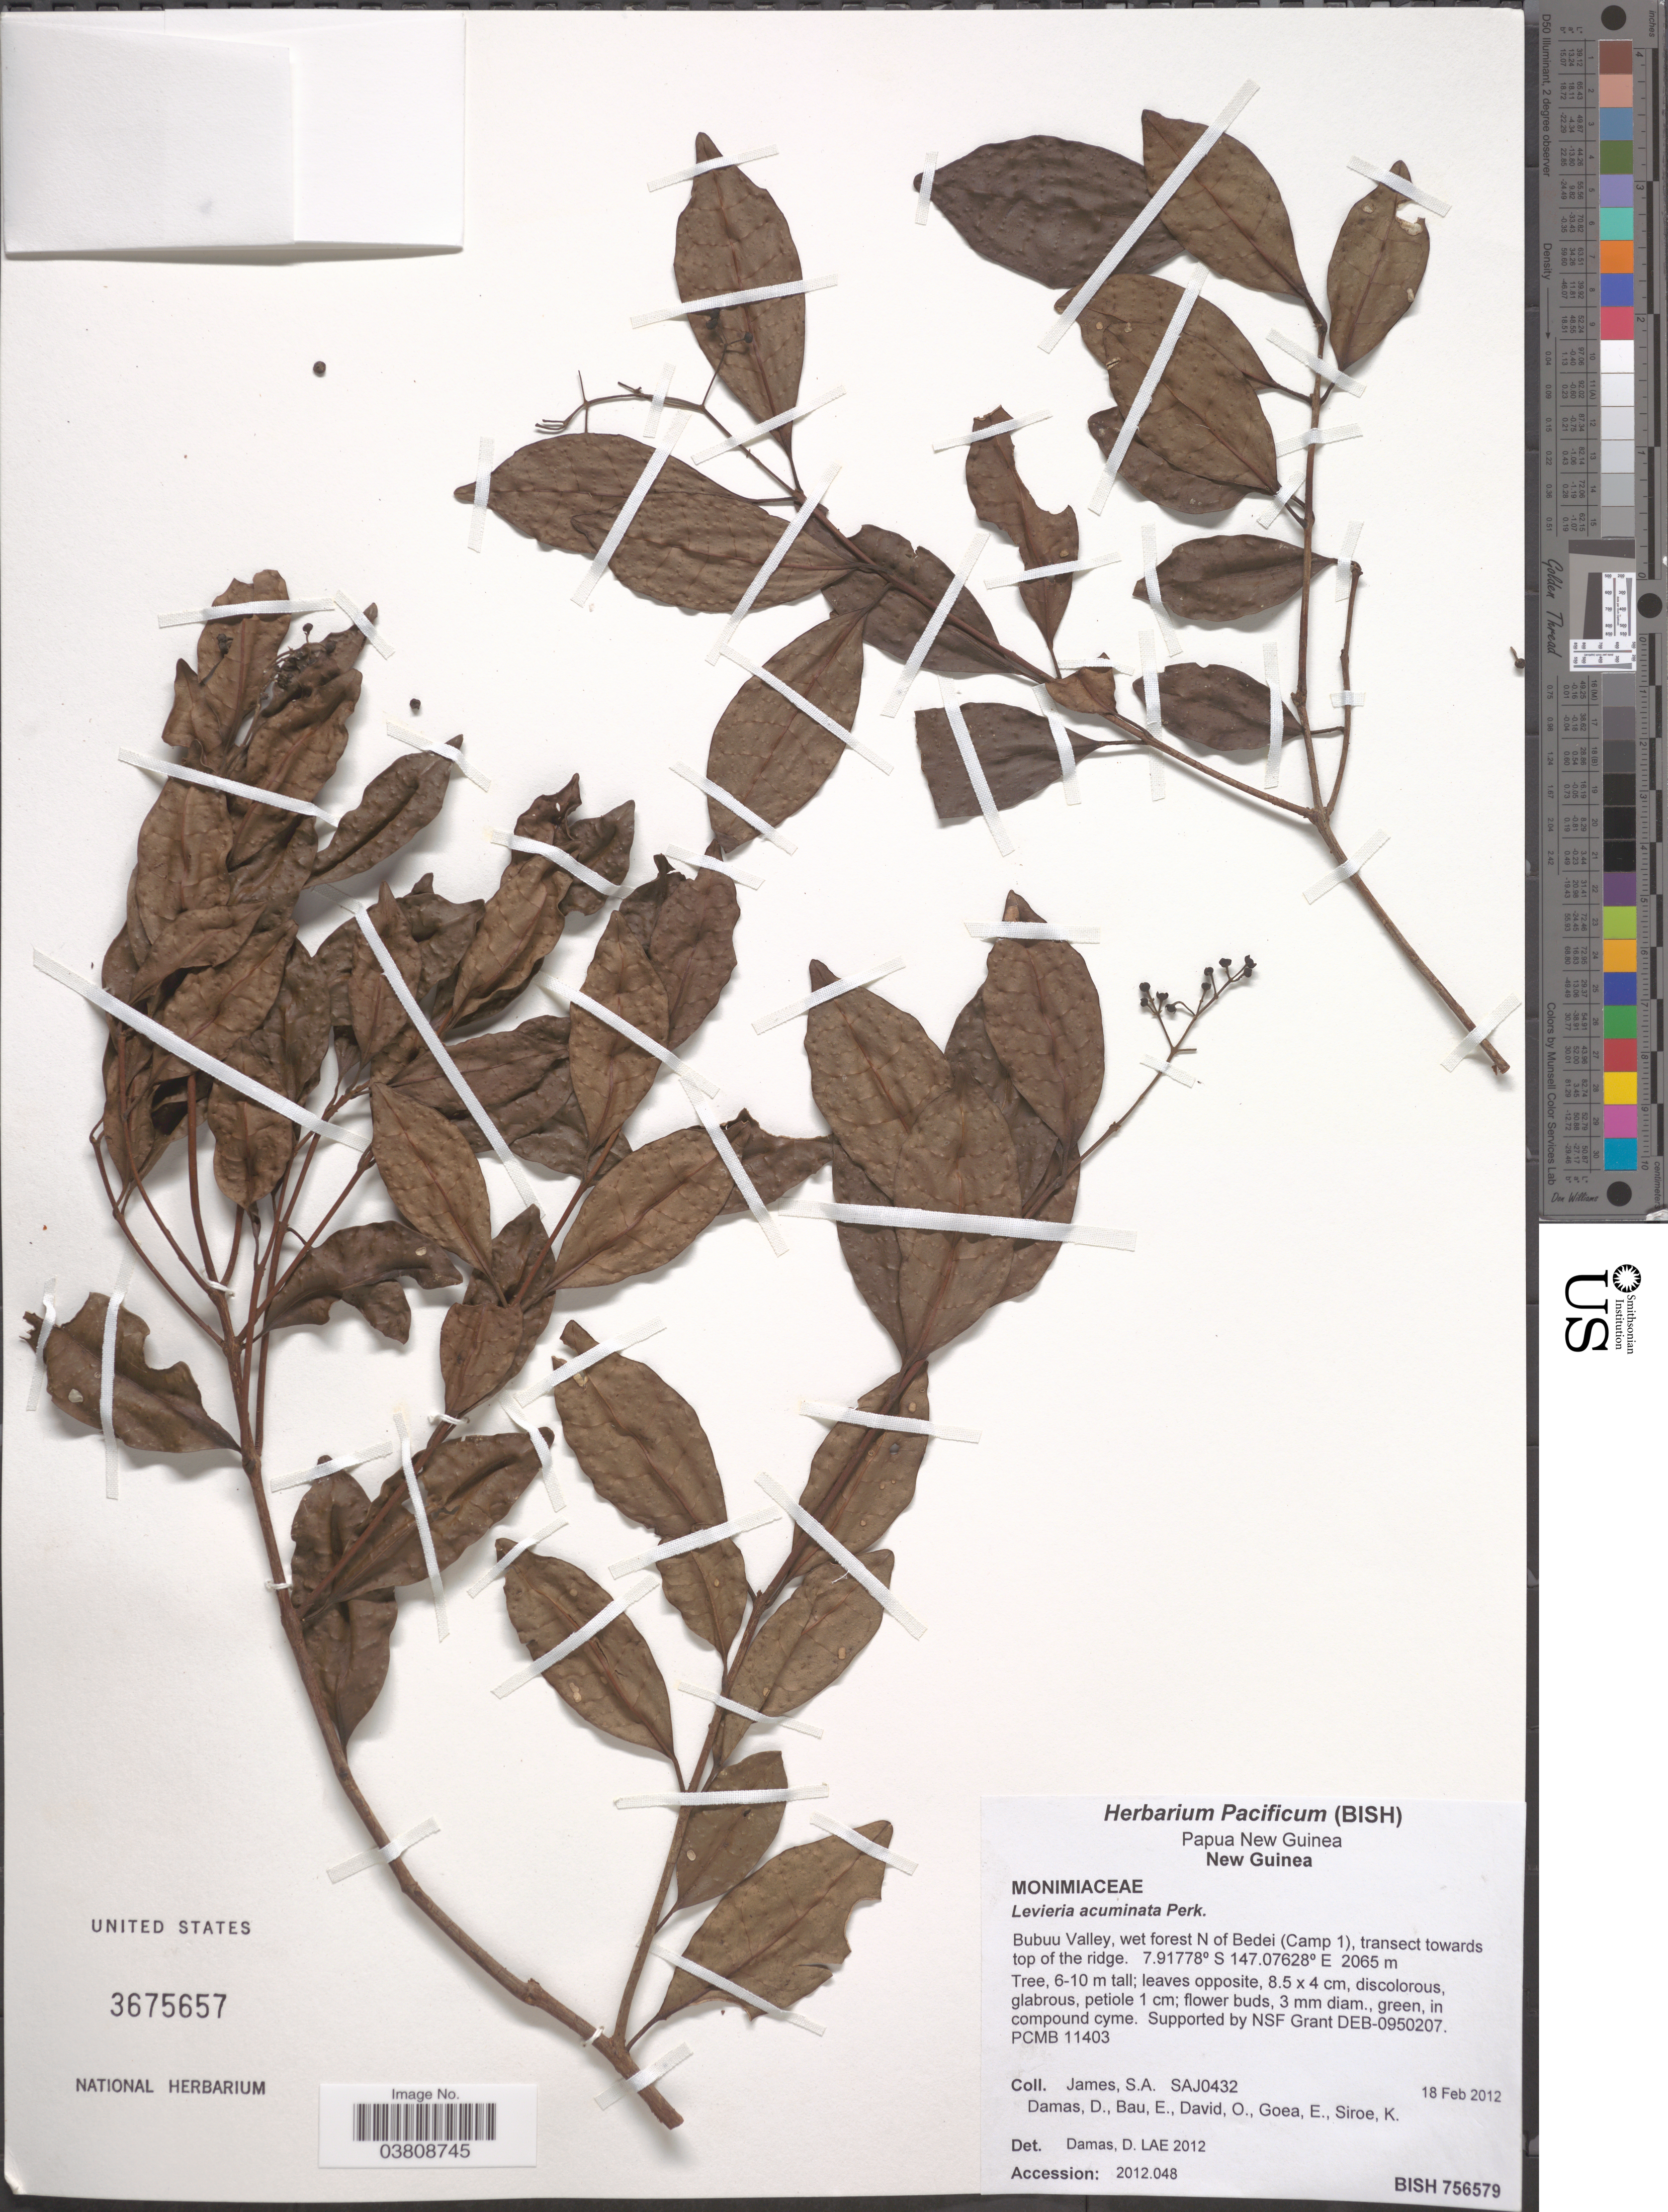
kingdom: Plantae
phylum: Tracheophyta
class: Magnoliopsida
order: Laurales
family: Monimiaceae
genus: Levieria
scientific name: Levieria acuminata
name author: (F. Muell.) Perkins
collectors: S. James, D. Damas, E. Bau, O. David & et al.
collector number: SAJ0432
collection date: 2012-02-18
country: Papua New Guinea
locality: New Guinea. Bubuu Valley, wet forest N of Bedei (Camp 1).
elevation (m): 2065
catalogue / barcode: US 3675657